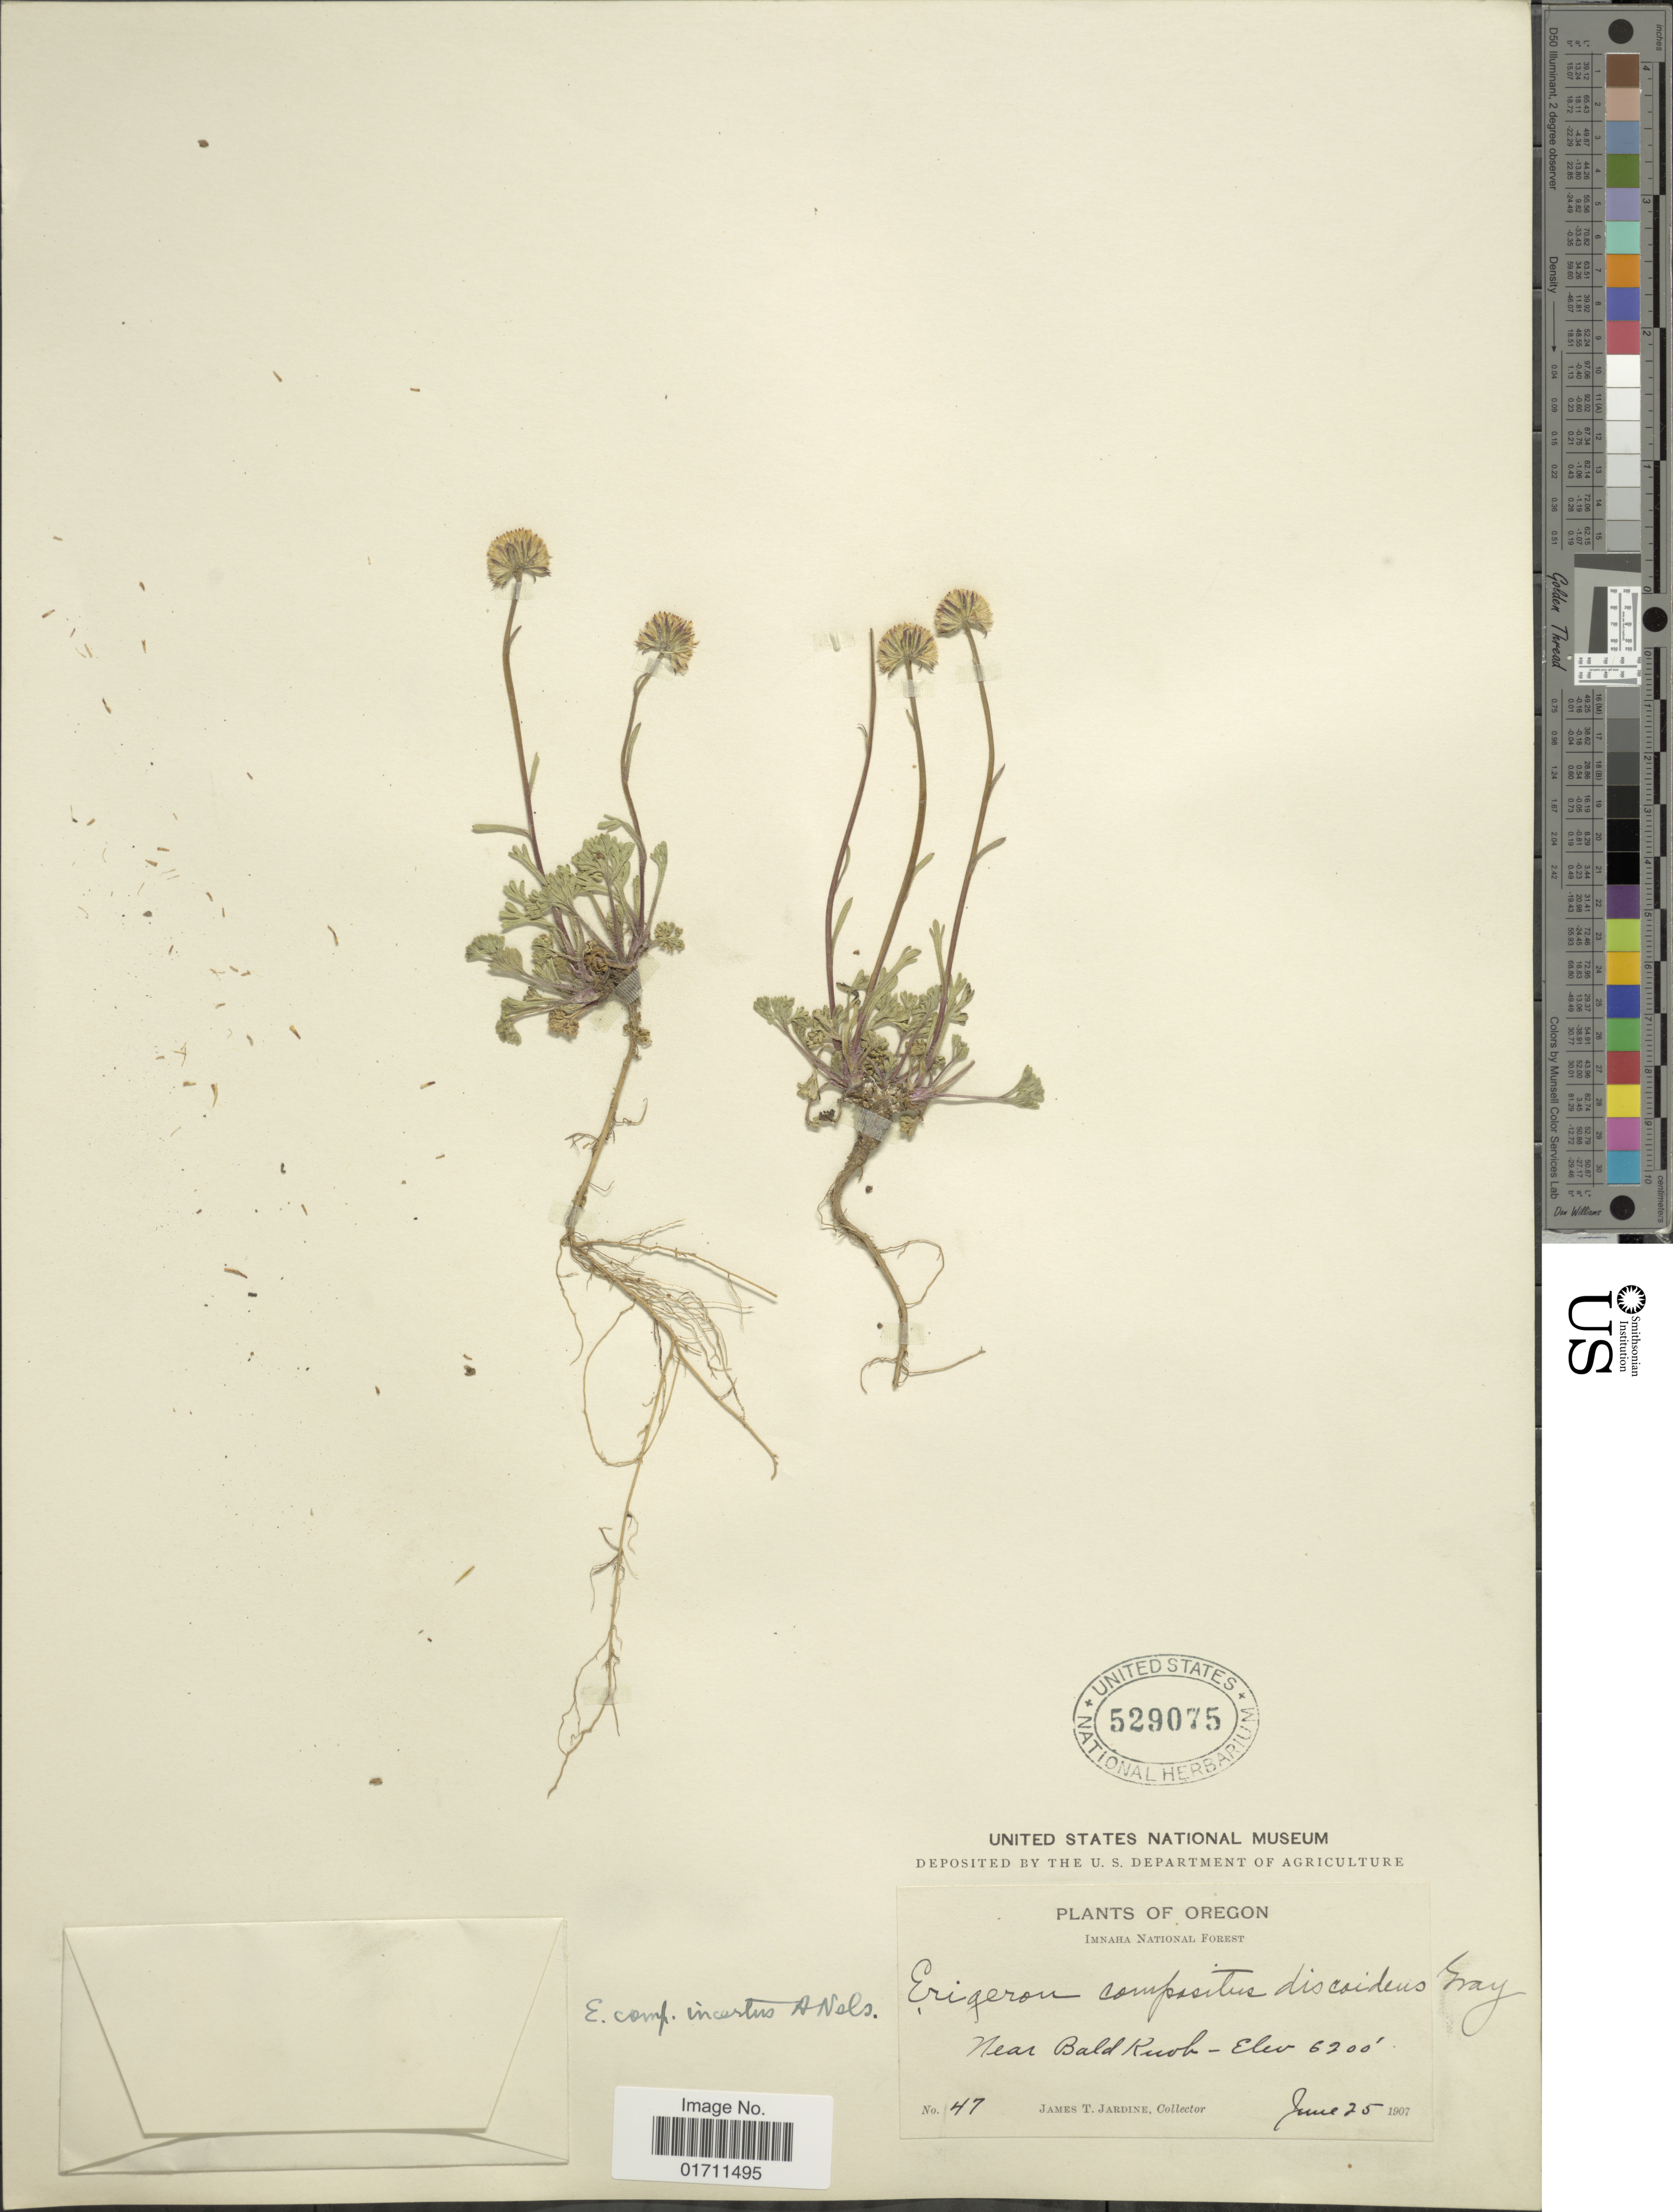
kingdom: Plantae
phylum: Tracheophyta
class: Magnoliopsida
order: Asterales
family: Asteraceae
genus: Erigeron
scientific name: Erigeron compositus var. incertus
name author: A. Nelson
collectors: J. T. Jardine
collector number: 47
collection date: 1907-06-25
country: United States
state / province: Oregon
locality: Imnaha National Forest, Near Bald Knob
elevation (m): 1890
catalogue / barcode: US 529075